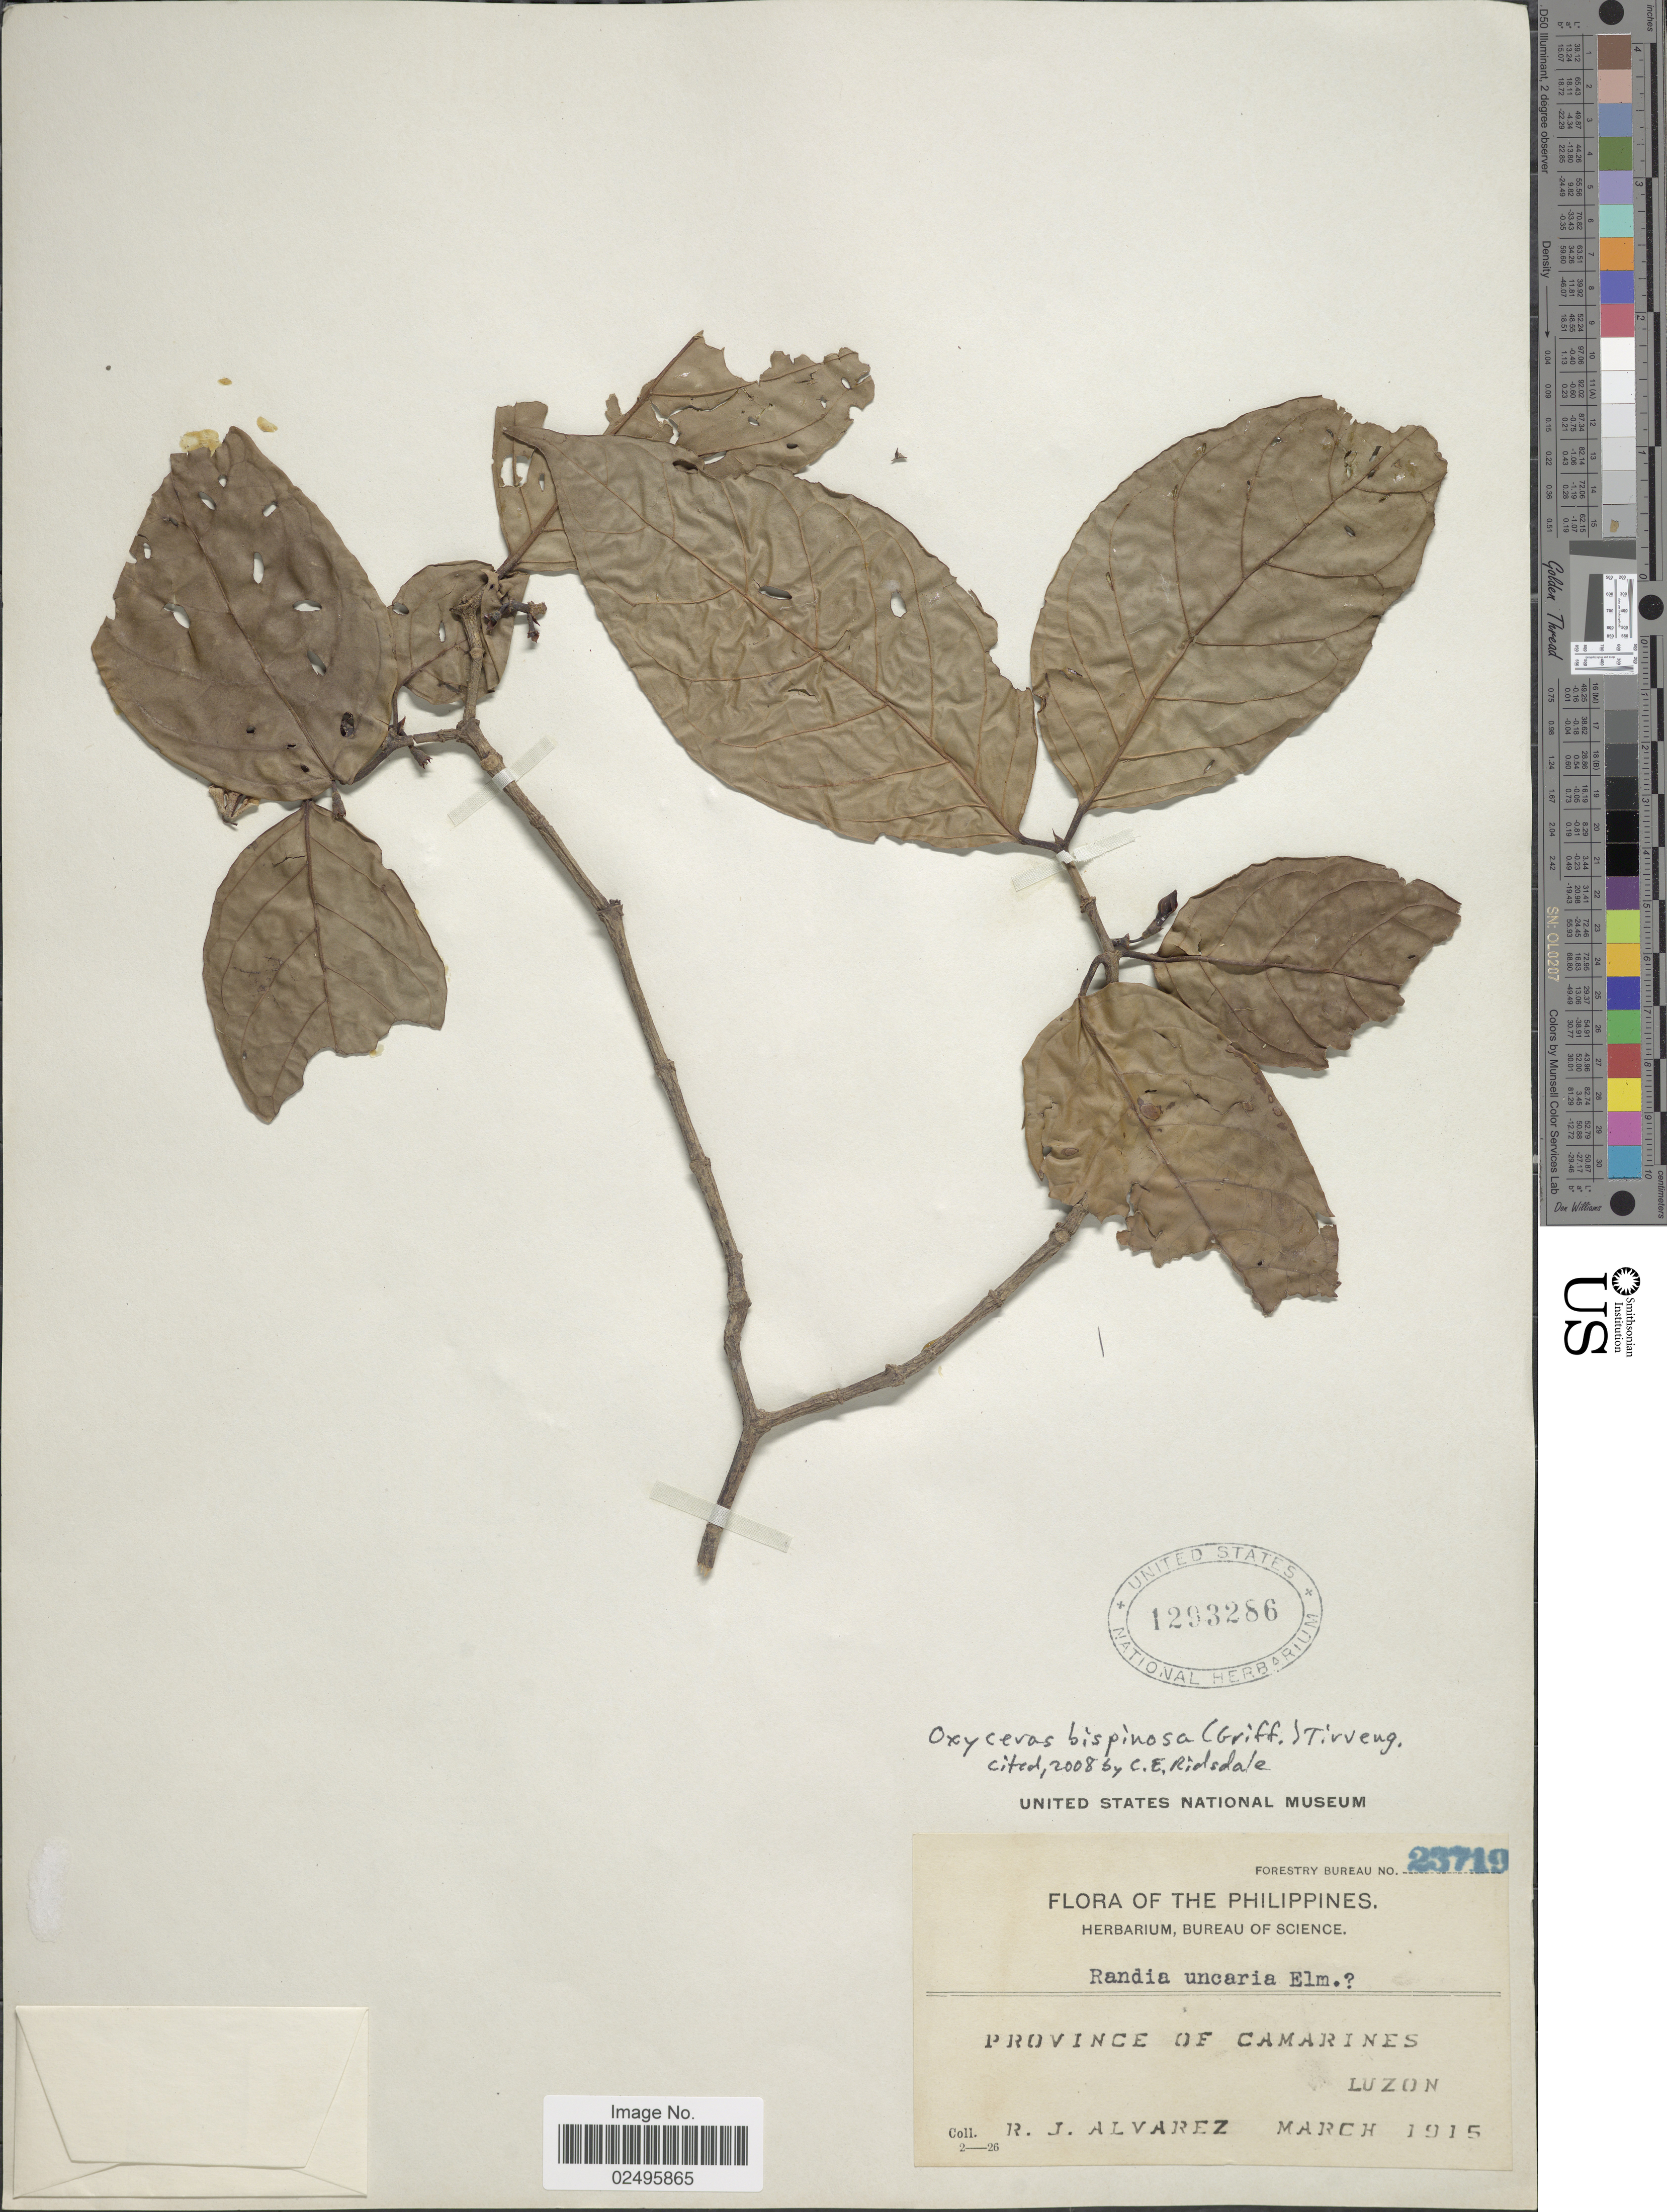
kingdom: Plantae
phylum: Tracheophyta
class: Magnoliopsida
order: Gentianales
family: Rubiaceae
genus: Oxyceros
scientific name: Oxyceros bispinosa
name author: (Griff.) Tirveng.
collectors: R. Alvarez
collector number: Forestry Bureau 23719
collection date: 1915-03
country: Philippines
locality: Province of Camarines, Luzon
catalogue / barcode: US 1293286